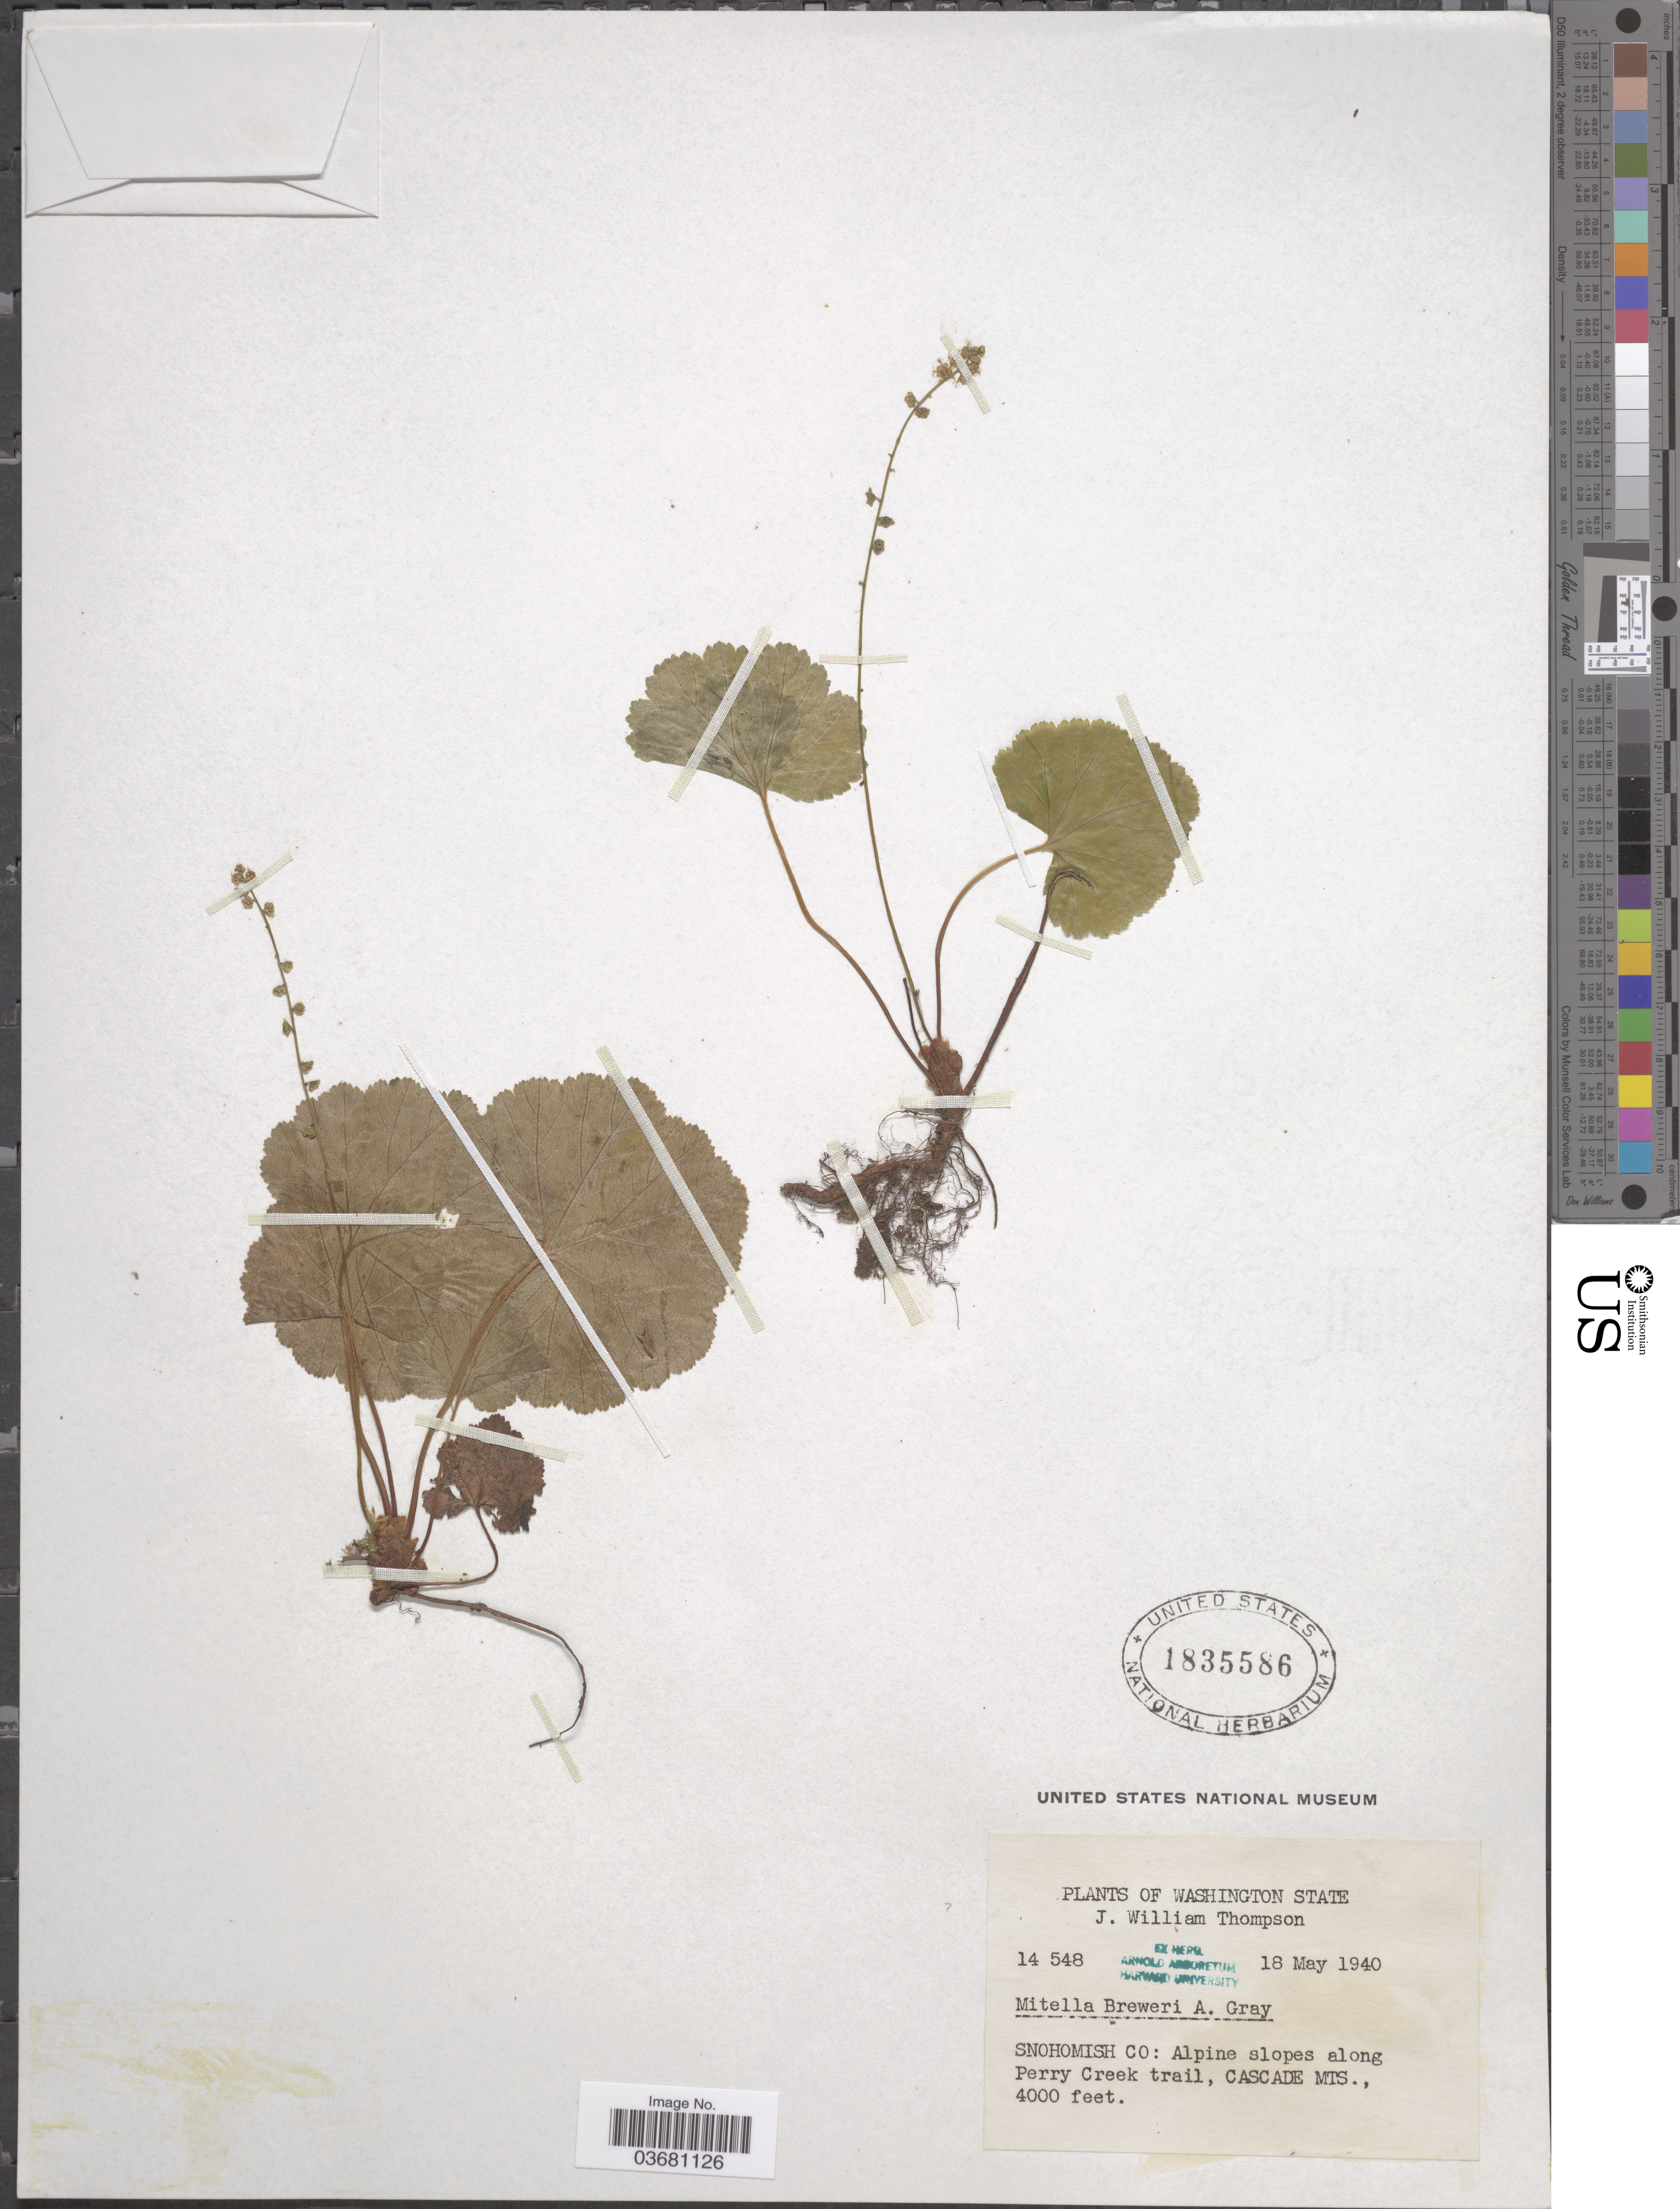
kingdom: Plantae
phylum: Tracheophyta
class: Magnoliopsida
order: Saxifragales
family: Saxifragaceae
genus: Mitella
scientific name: Mitella breweri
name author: A. Gray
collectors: J. W. Thompson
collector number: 14548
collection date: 1940-05-18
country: United States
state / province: Washington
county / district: Snohomish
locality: Snohomish Co: Alpine slopes along Perry Creek trail, Cascade Mts.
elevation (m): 1219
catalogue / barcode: US 1835586